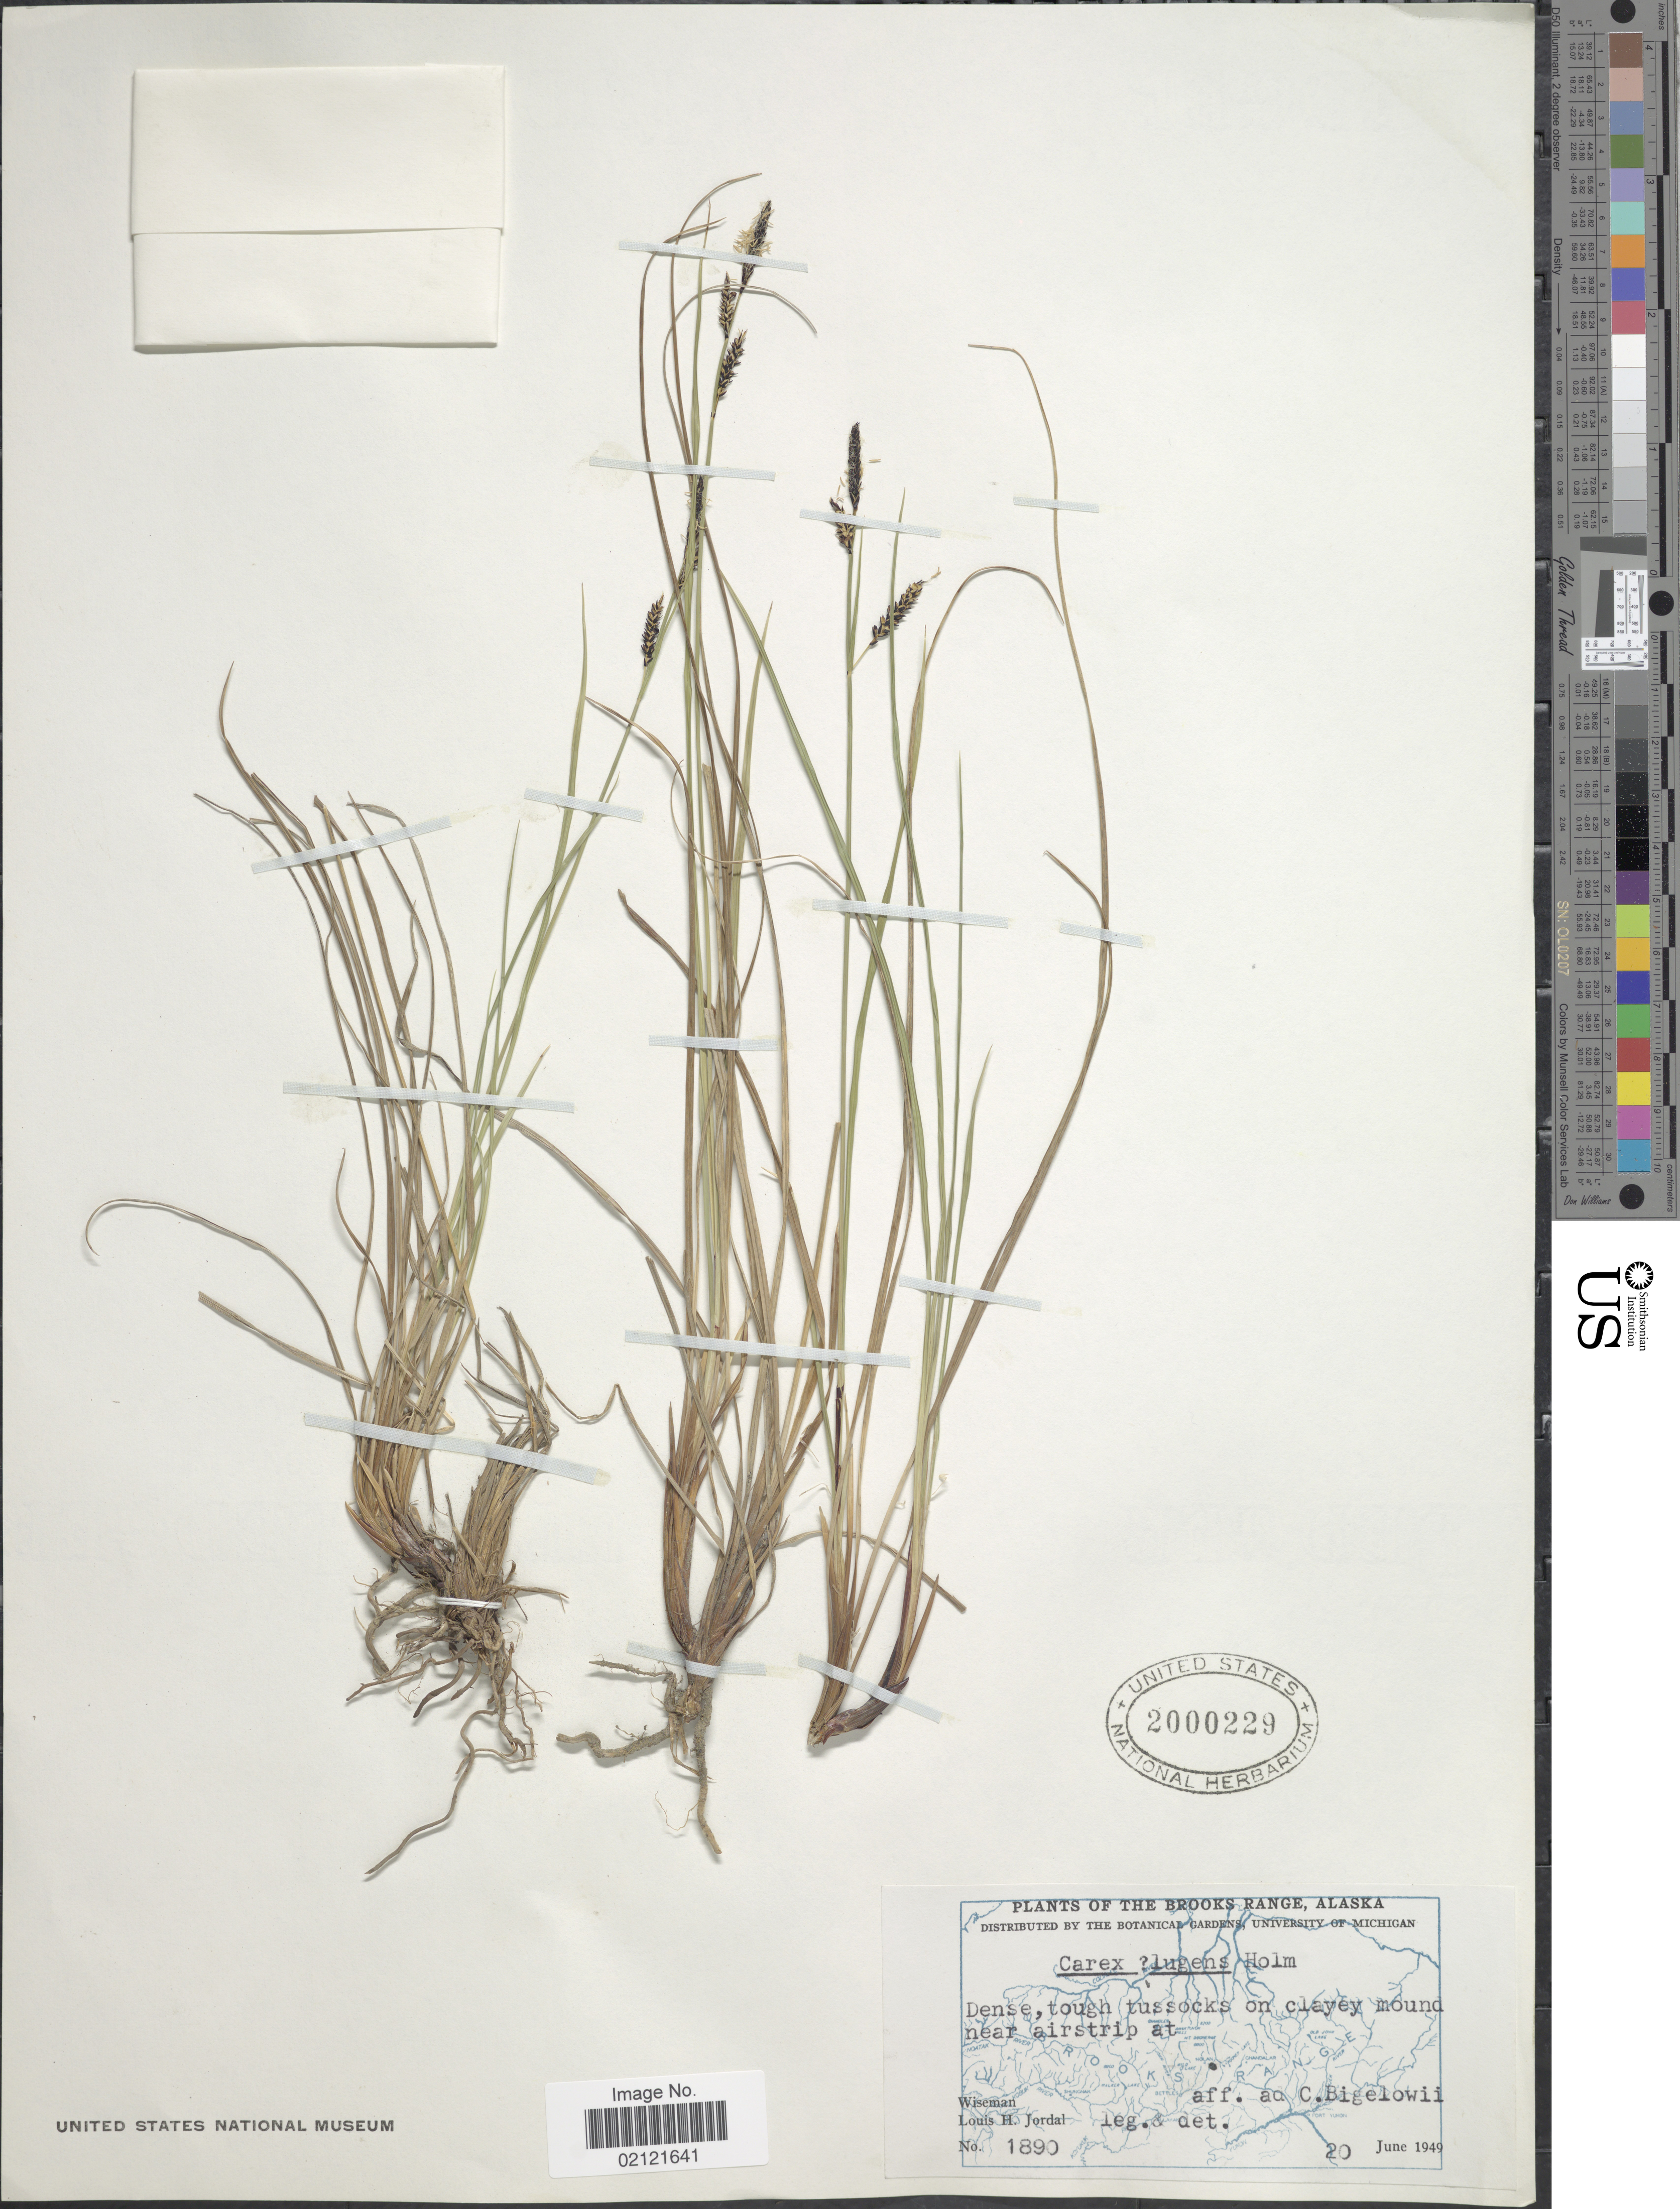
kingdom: Plantae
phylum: Tracheophyta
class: Liliopsida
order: Poales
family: Cyperaceae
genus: Carex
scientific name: Carex bigelowii subsp. lugens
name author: (Holm) T.V. Egorova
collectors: L. Jordal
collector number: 1890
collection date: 1949-06-20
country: United States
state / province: Alaska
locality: The Brooks Range, near airstrip at Wiseman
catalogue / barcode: US 2000229